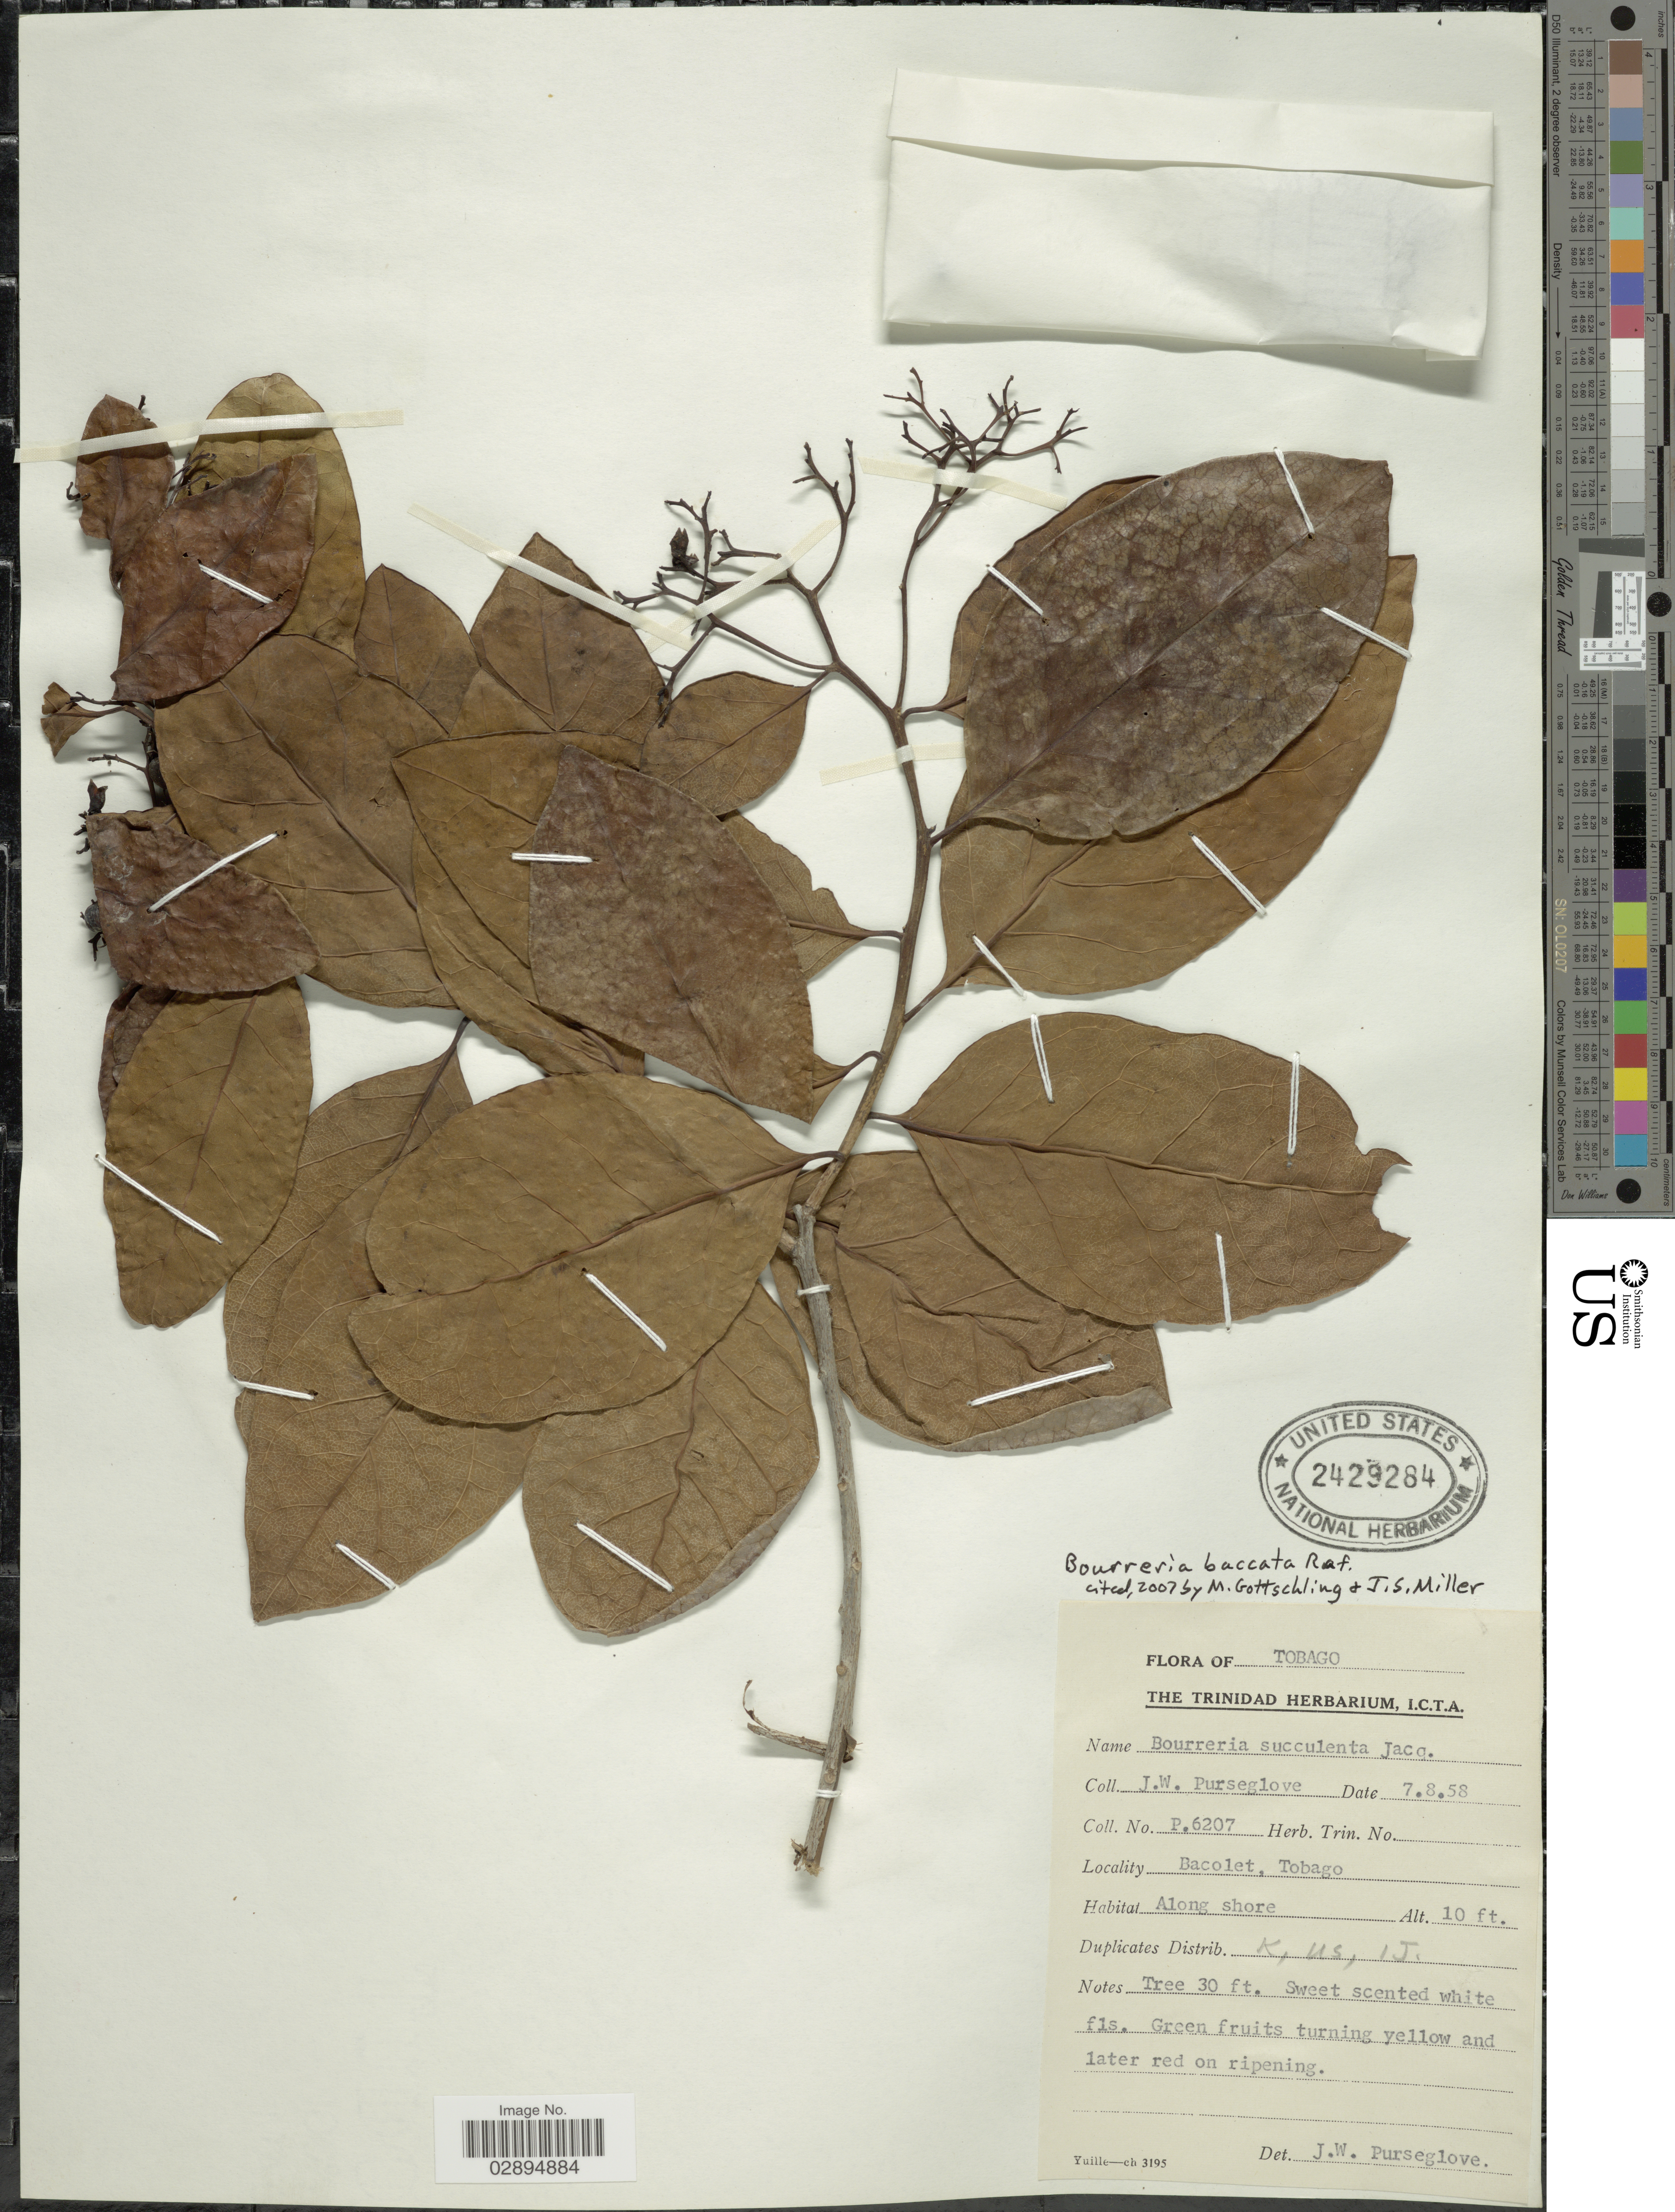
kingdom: Plantae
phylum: Tracheophyta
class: Magnoliopsida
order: Boraginales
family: Ehretiaceae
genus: Bourreria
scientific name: Bourreria baccata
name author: Raf.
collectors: J. Purseglove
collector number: P.6207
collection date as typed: Transcribed d/m/y: 7/8/58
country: Trinidad and Tobago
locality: Bacolet, Tobago.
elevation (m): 3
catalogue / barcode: US 2429284